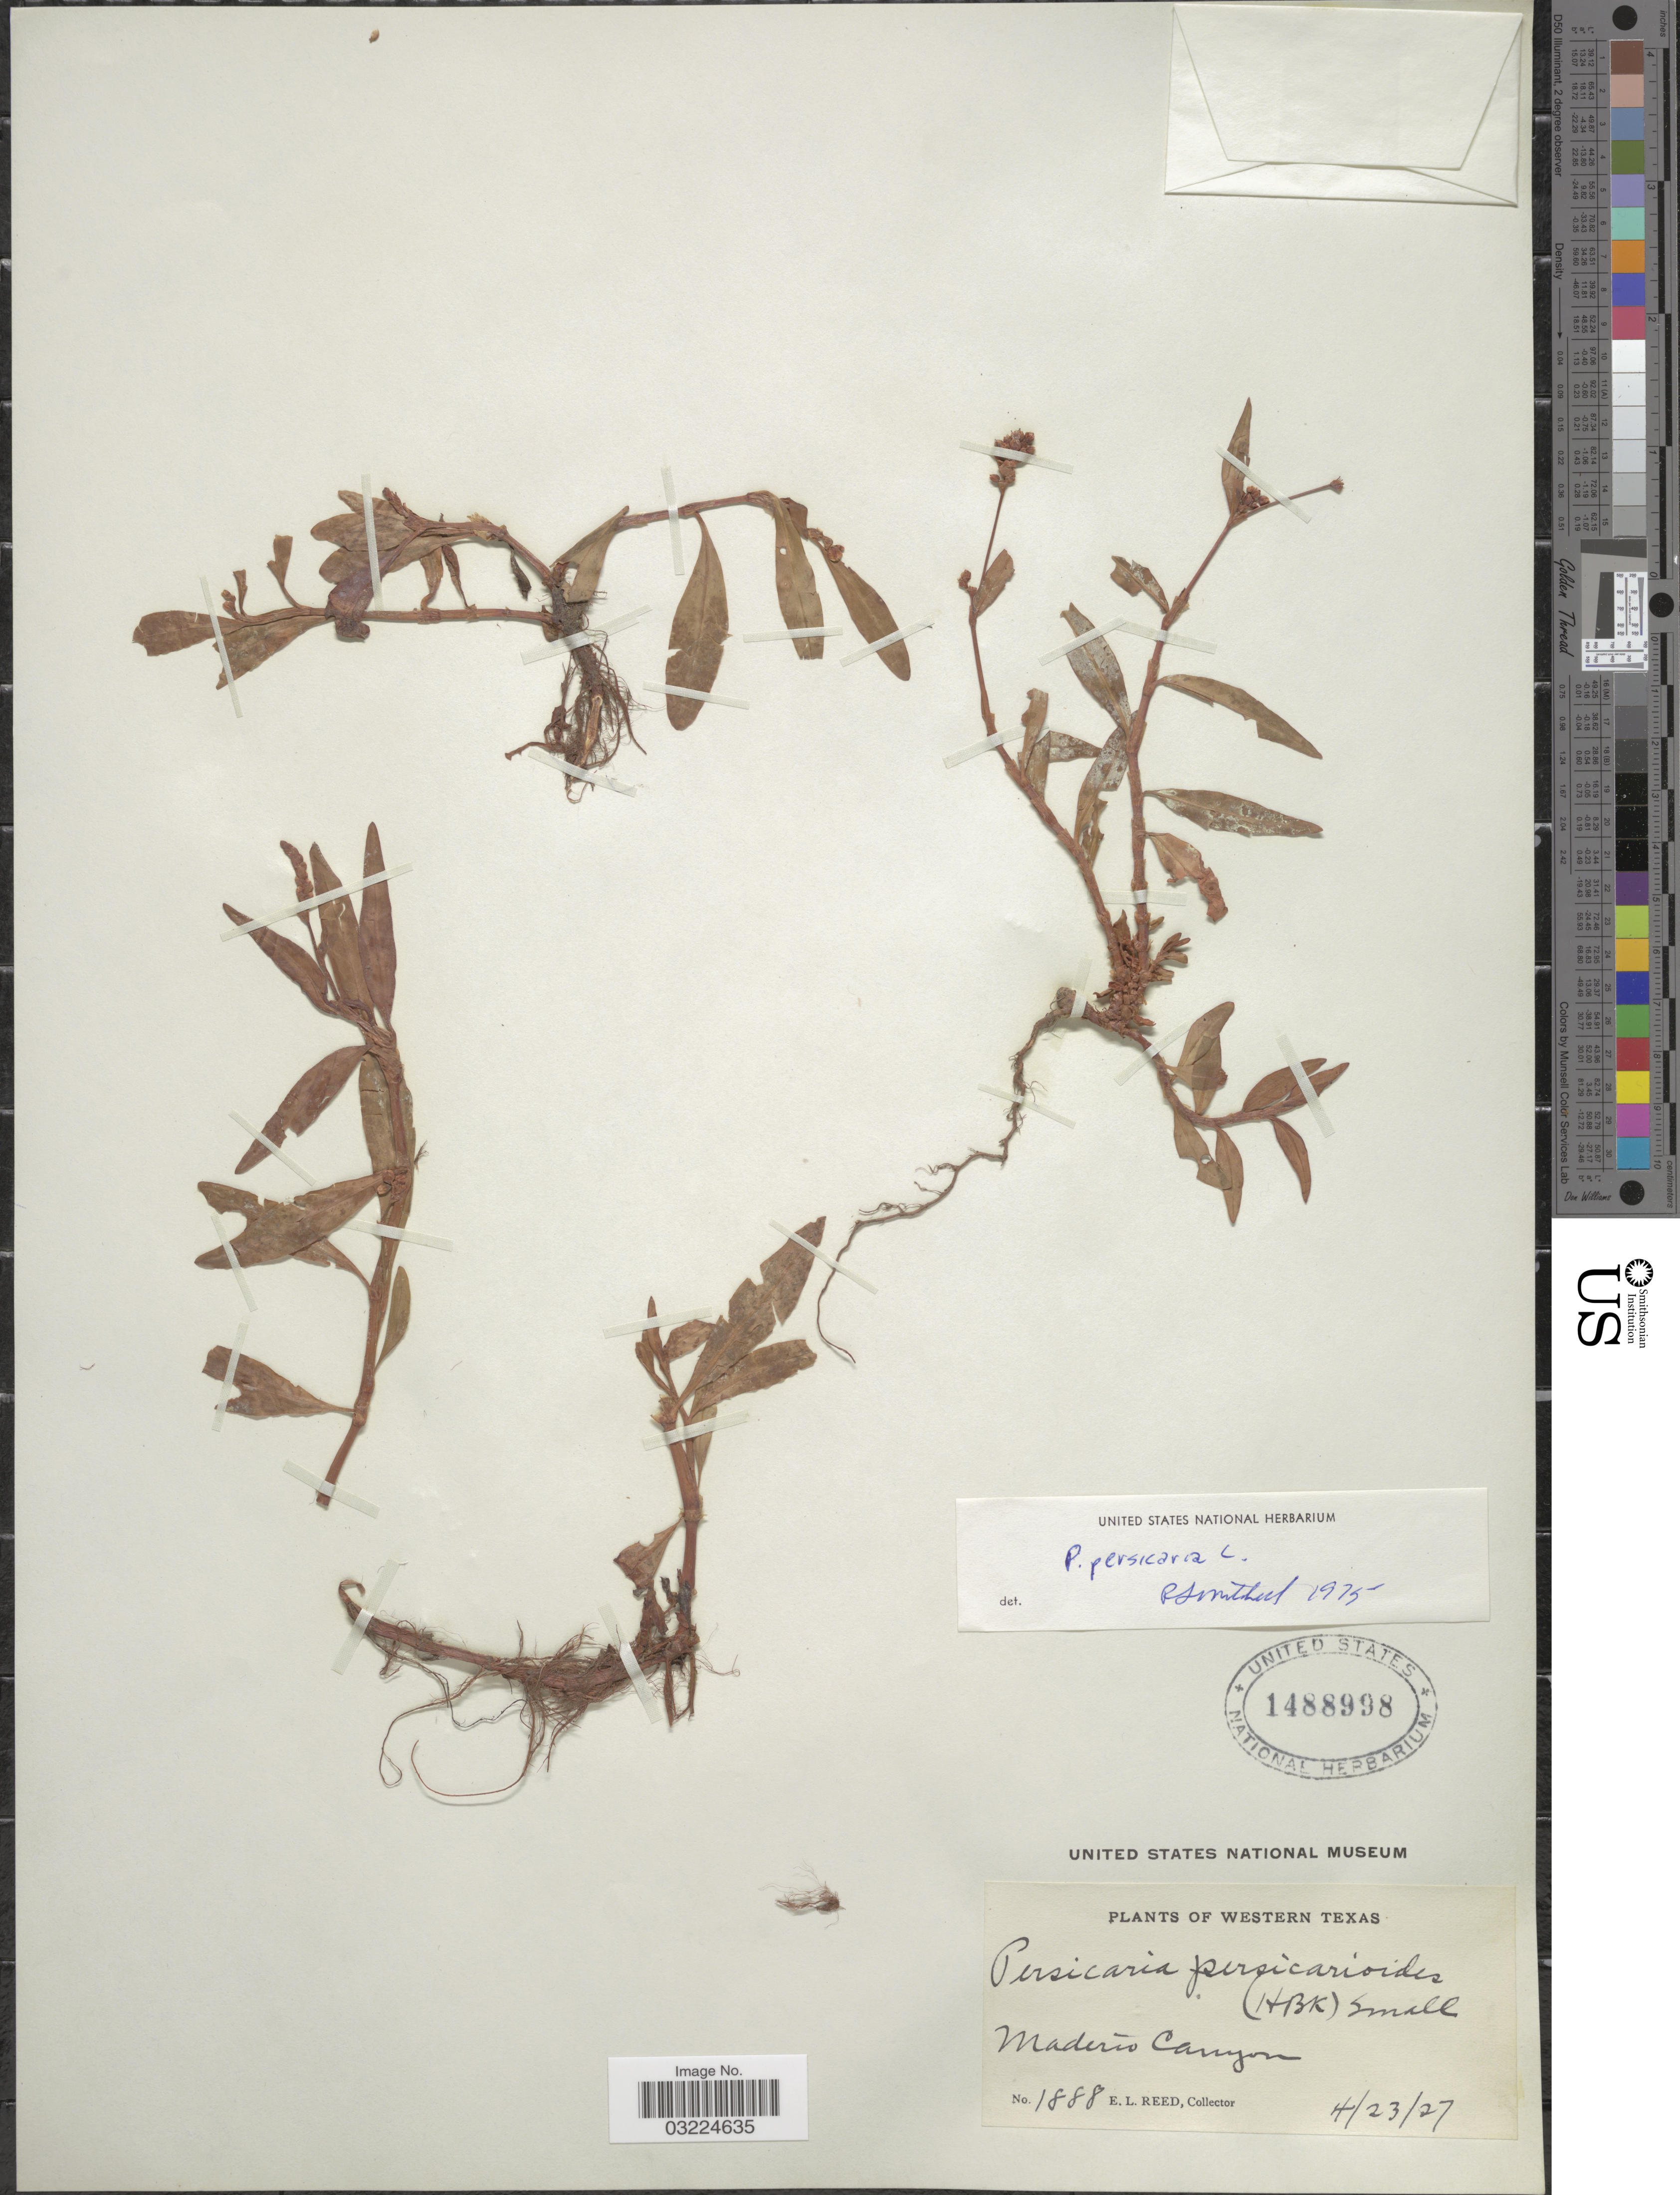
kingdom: Plantae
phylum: Tracheophyta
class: Magnoliopsida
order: Caryophyllales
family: Polygonaceae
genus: Persicaria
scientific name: Persicaria maculosa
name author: S.F. Gray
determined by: Atha, D. E.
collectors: E. Reed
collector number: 1888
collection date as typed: Transcribed d/m/y: 23/4/27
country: United States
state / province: Texas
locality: Western Texas, Maderìo Canyon.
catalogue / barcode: US 1488998